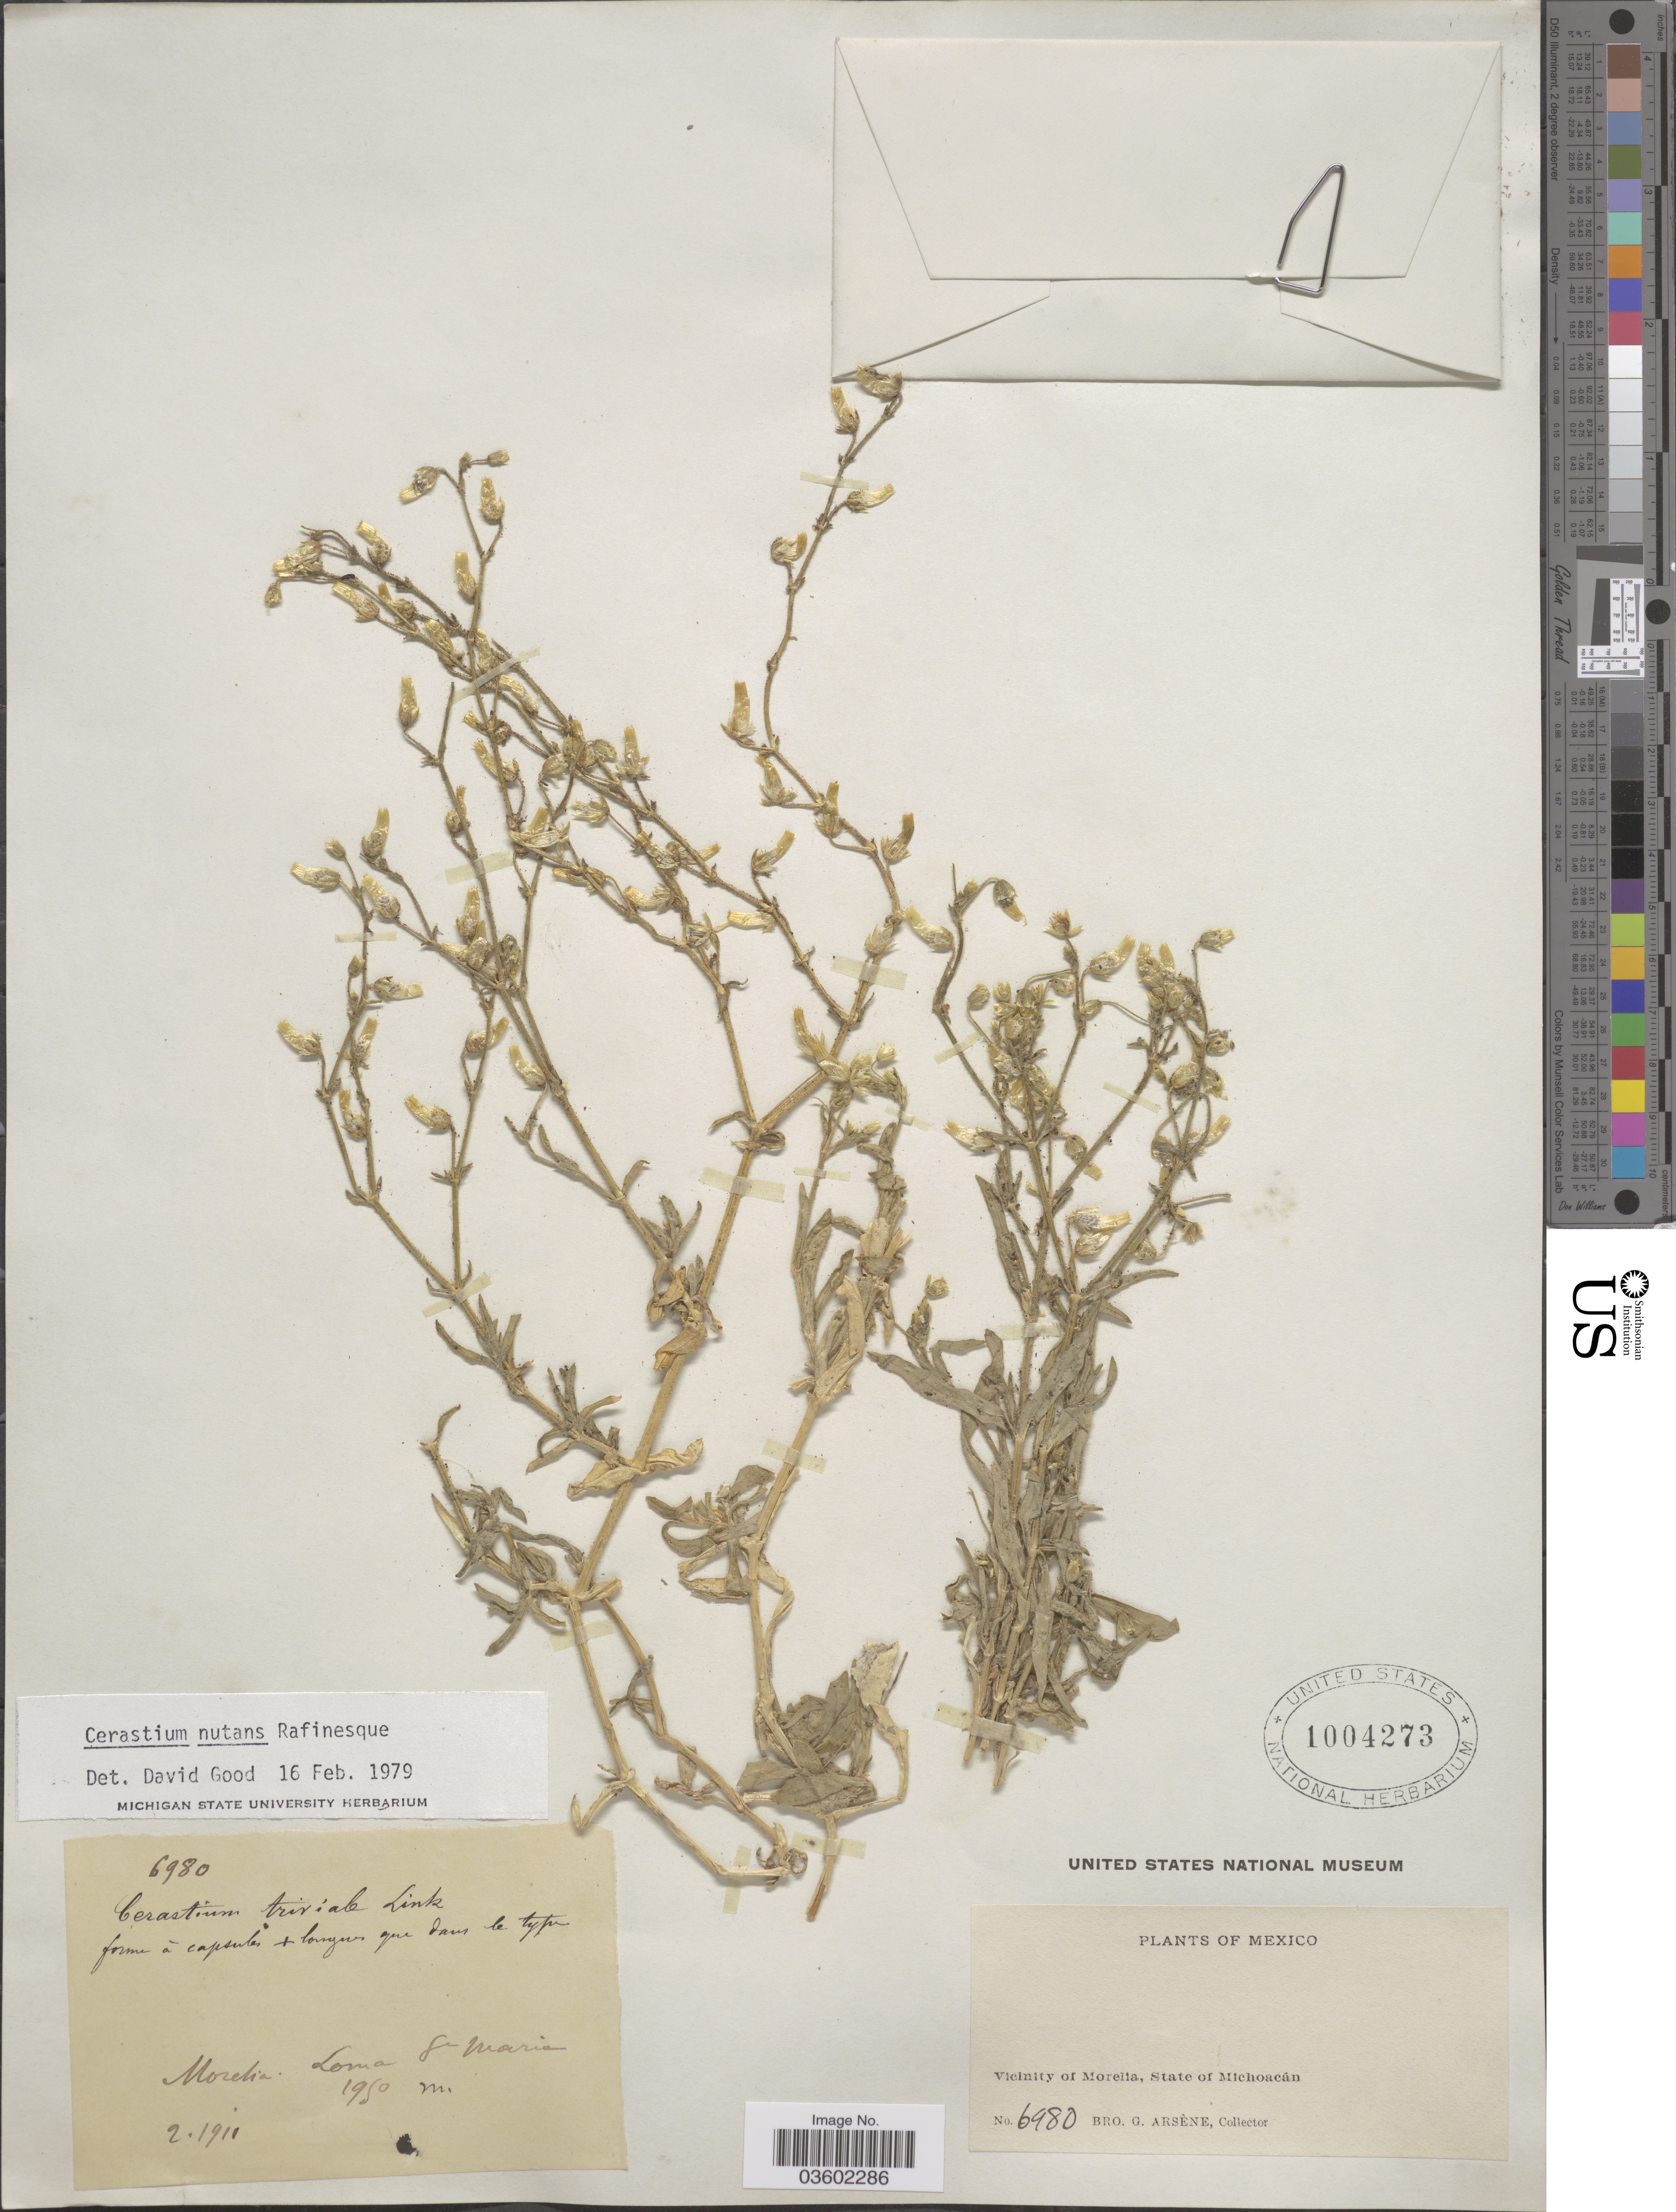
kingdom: Plantae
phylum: Tracheophyta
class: Magnoliopsida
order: Caryophyllales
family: Caryophyllaceae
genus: Cerastium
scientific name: Cerastium nutans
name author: Raf.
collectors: Bro. G. Arsène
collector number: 6980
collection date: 1911-02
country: Mexico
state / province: Michoacán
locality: Morelia. Loma St. Maria. Vicinity of Morelia.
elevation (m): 1950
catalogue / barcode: US 1004273